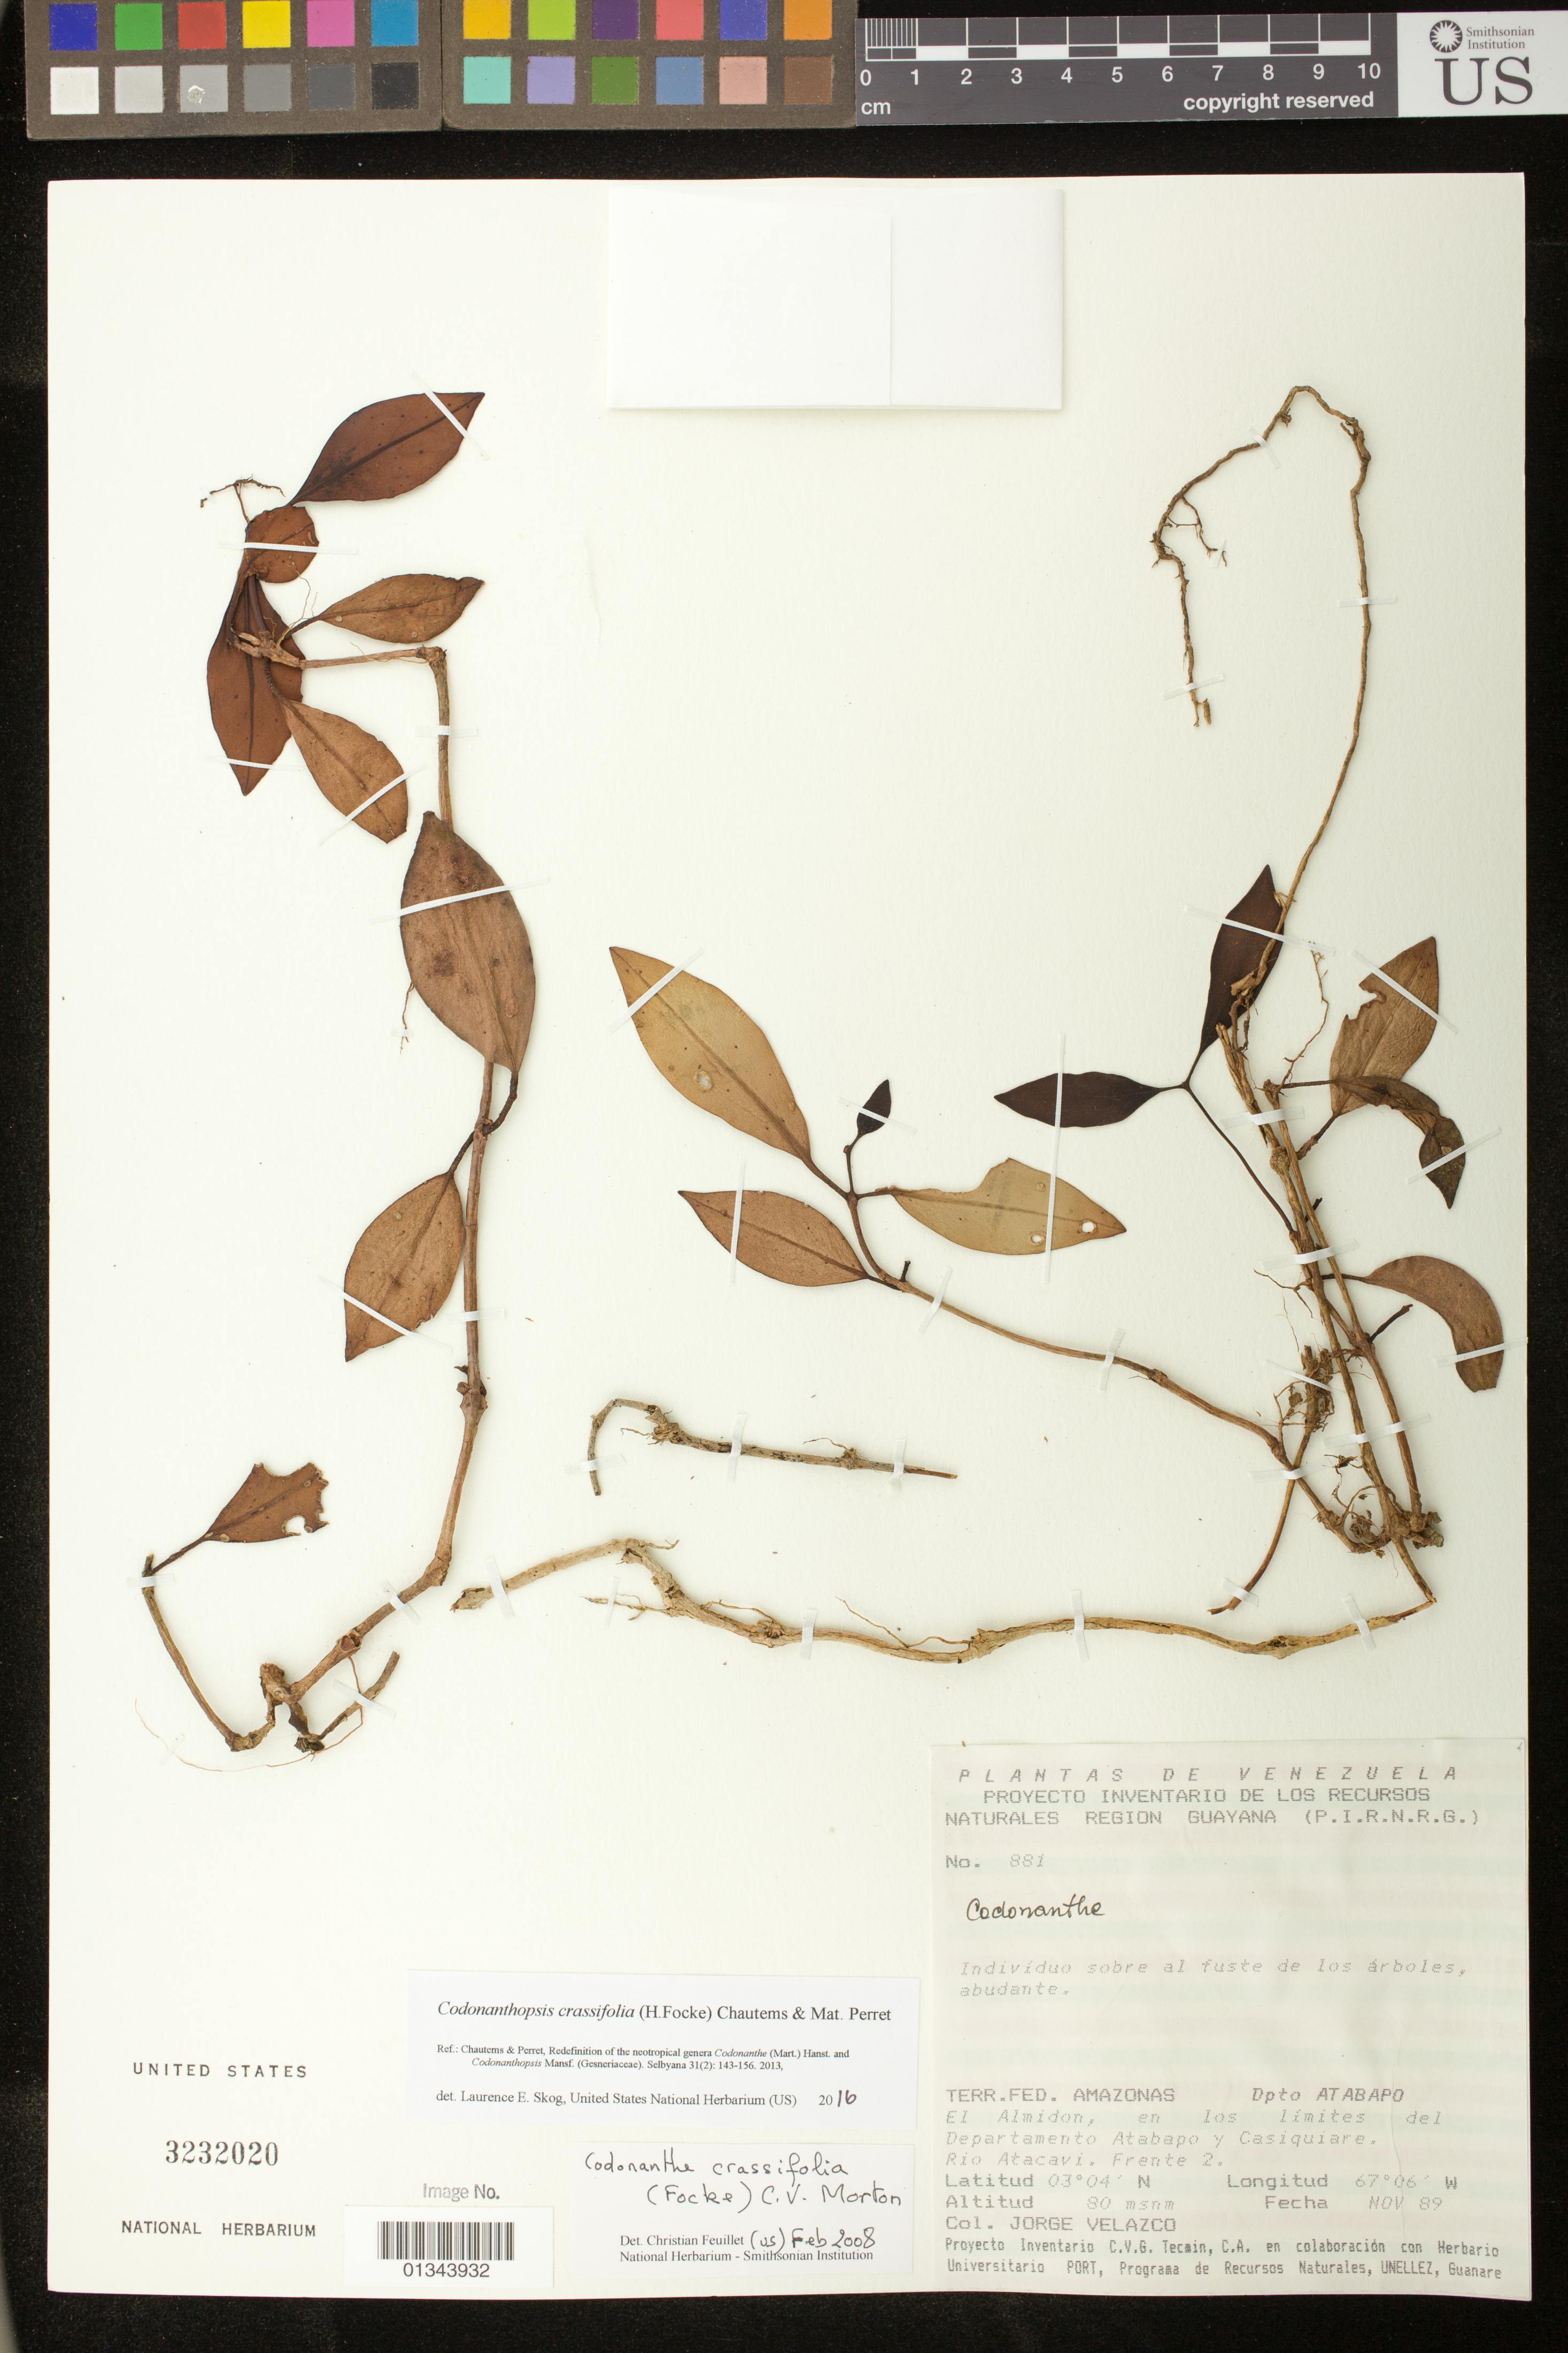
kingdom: Plantae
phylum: Tracheophyta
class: Magnoliopsida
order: Lamiales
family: Gesneriaceae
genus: Codonanthopsis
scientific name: Codonanthopsis crassifolia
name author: (H. Focke) Chautems & Mat.Perret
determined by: Skog, Laurence E.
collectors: J. Velazco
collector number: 881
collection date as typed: Nov-89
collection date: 1989-11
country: Venezuela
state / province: Amazonas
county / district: Atabapo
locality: El Almidon, en los limites del Depto. Atabapo y Casiquiare. Río Atacavi. Frente 2.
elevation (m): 80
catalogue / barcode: US 3232020